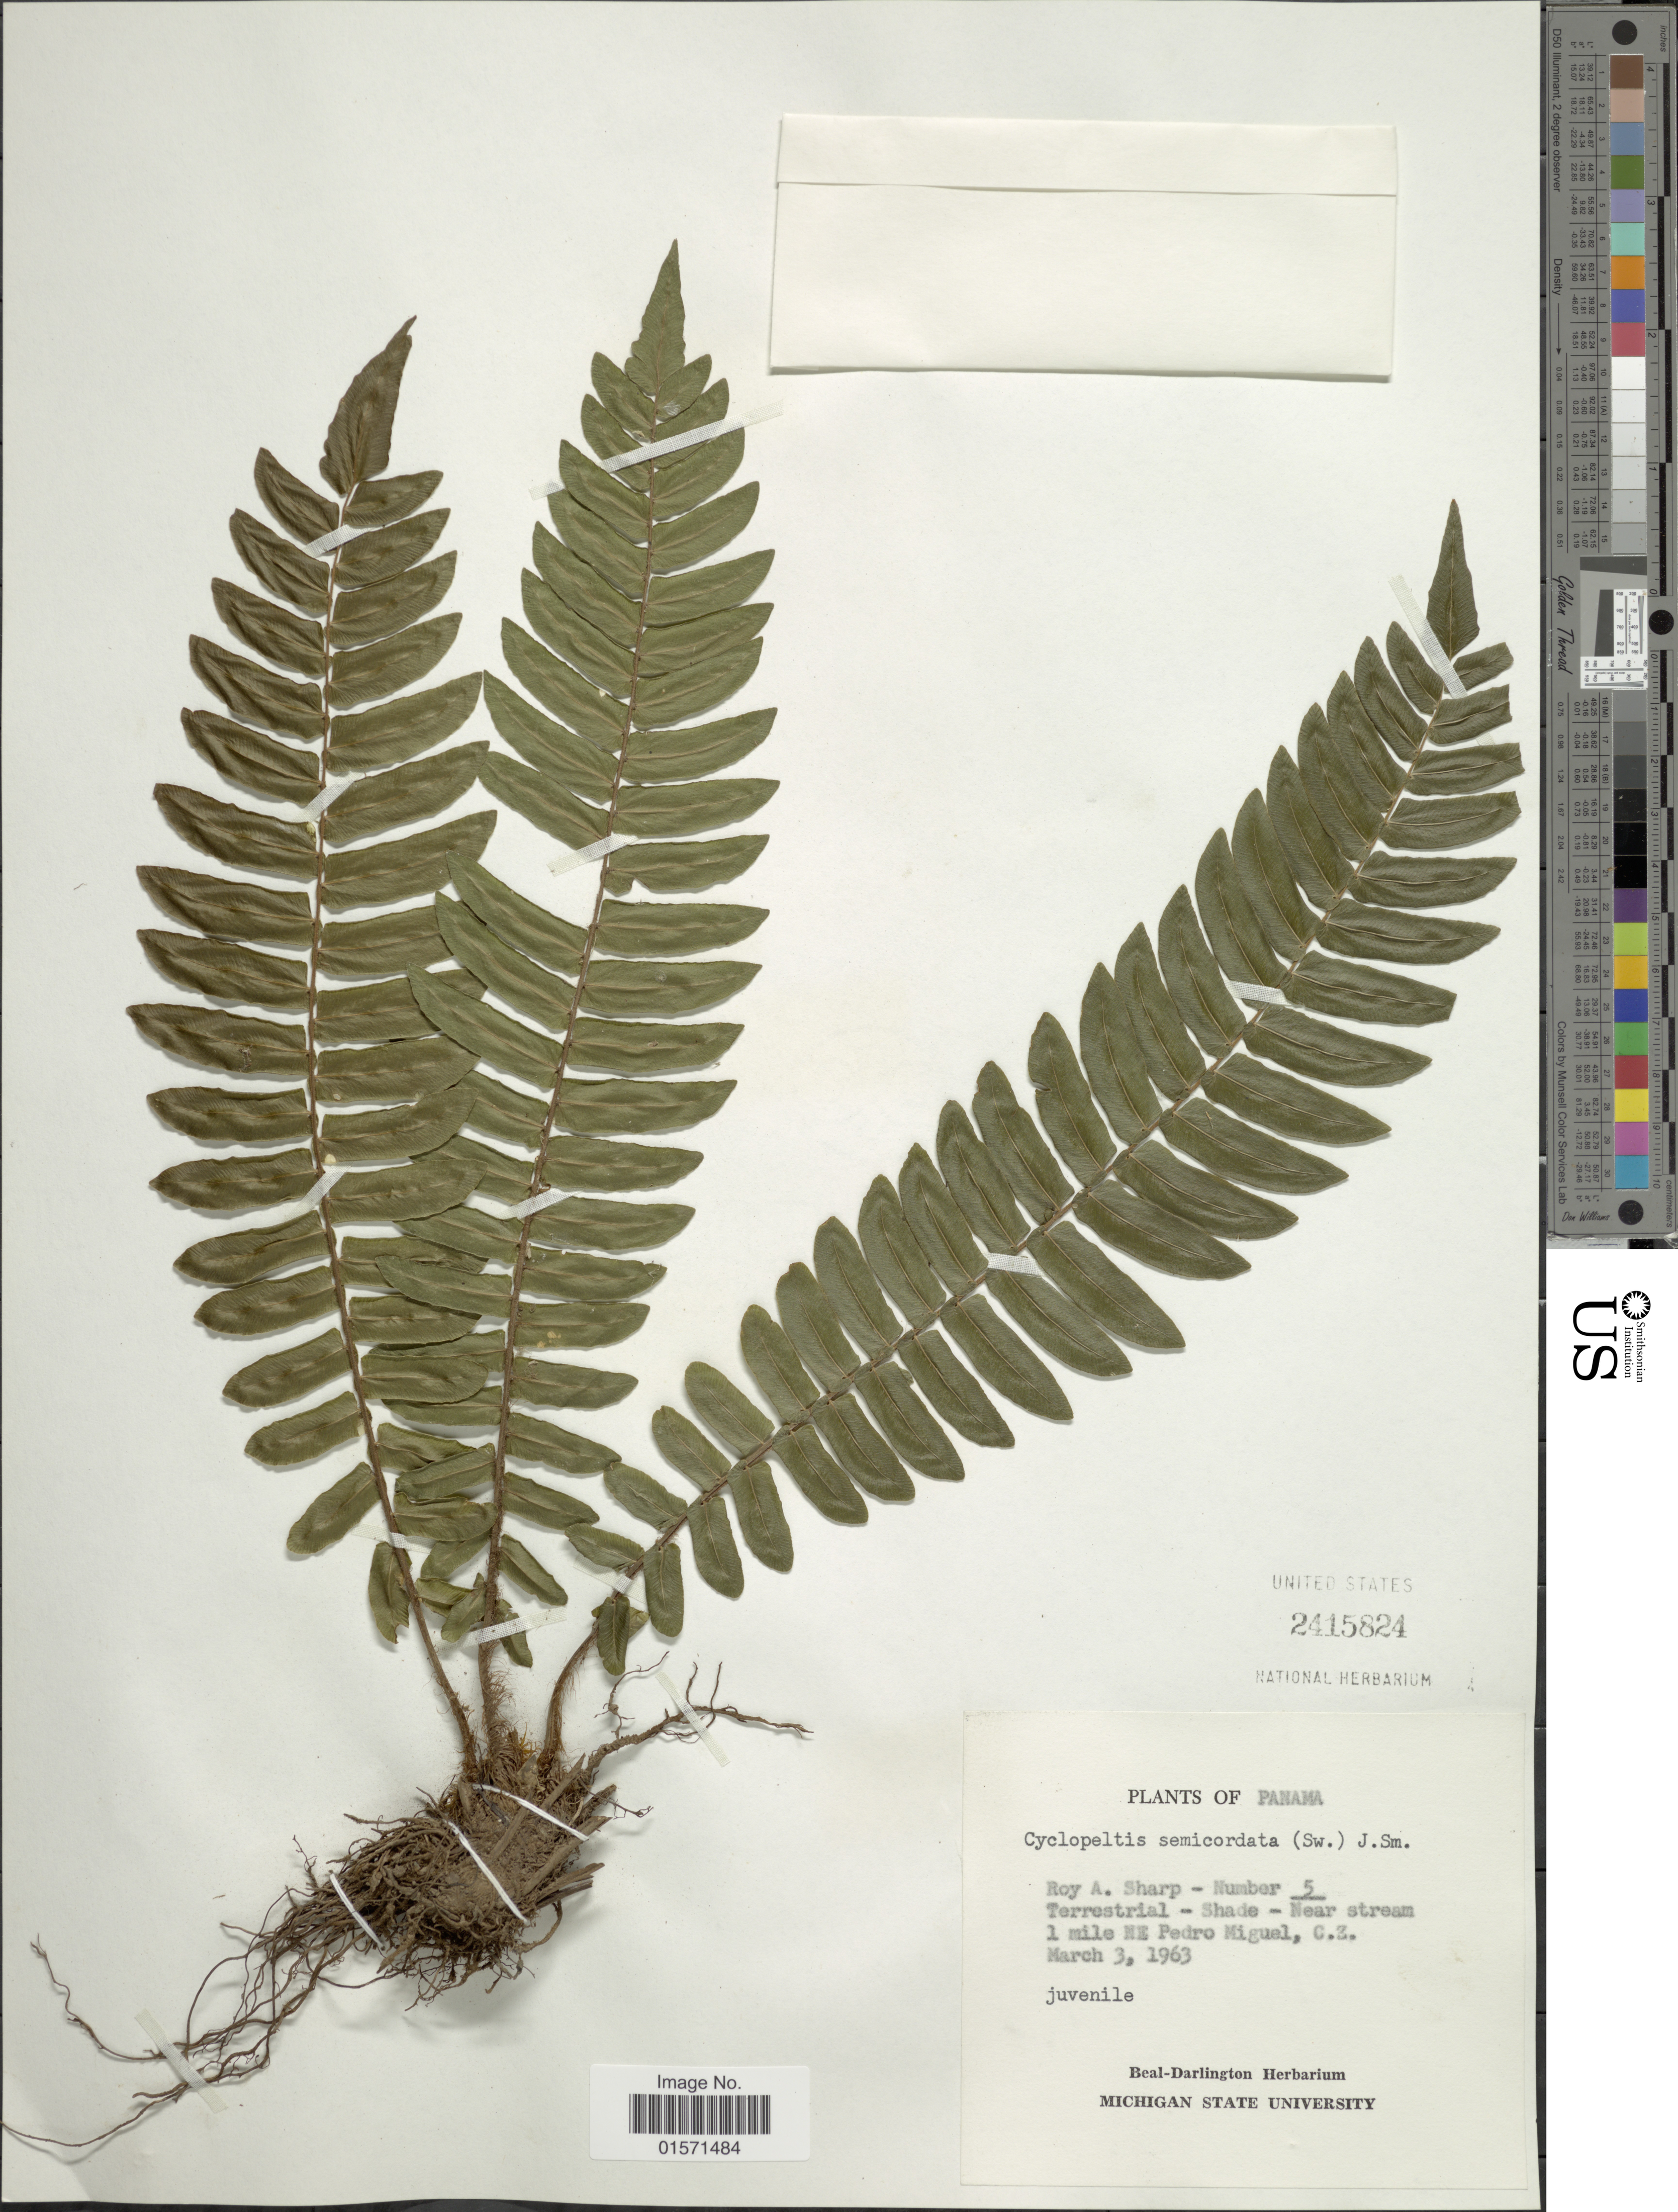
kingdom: Plantae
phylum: Tracheophyta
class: Polypodiopsida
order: Polypodiales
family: Lomariopsidaceae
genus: Cyclopeltis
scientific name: Cyclopeltis semicordata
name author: (Sw.) J. Sm.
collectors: R. Sharp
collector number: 5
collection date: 1963-03-03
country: Panama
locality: Terrestrial - Shade - Near stream 1 mile NE Pedro Miguel, C. Z.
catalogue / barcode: US 2415824